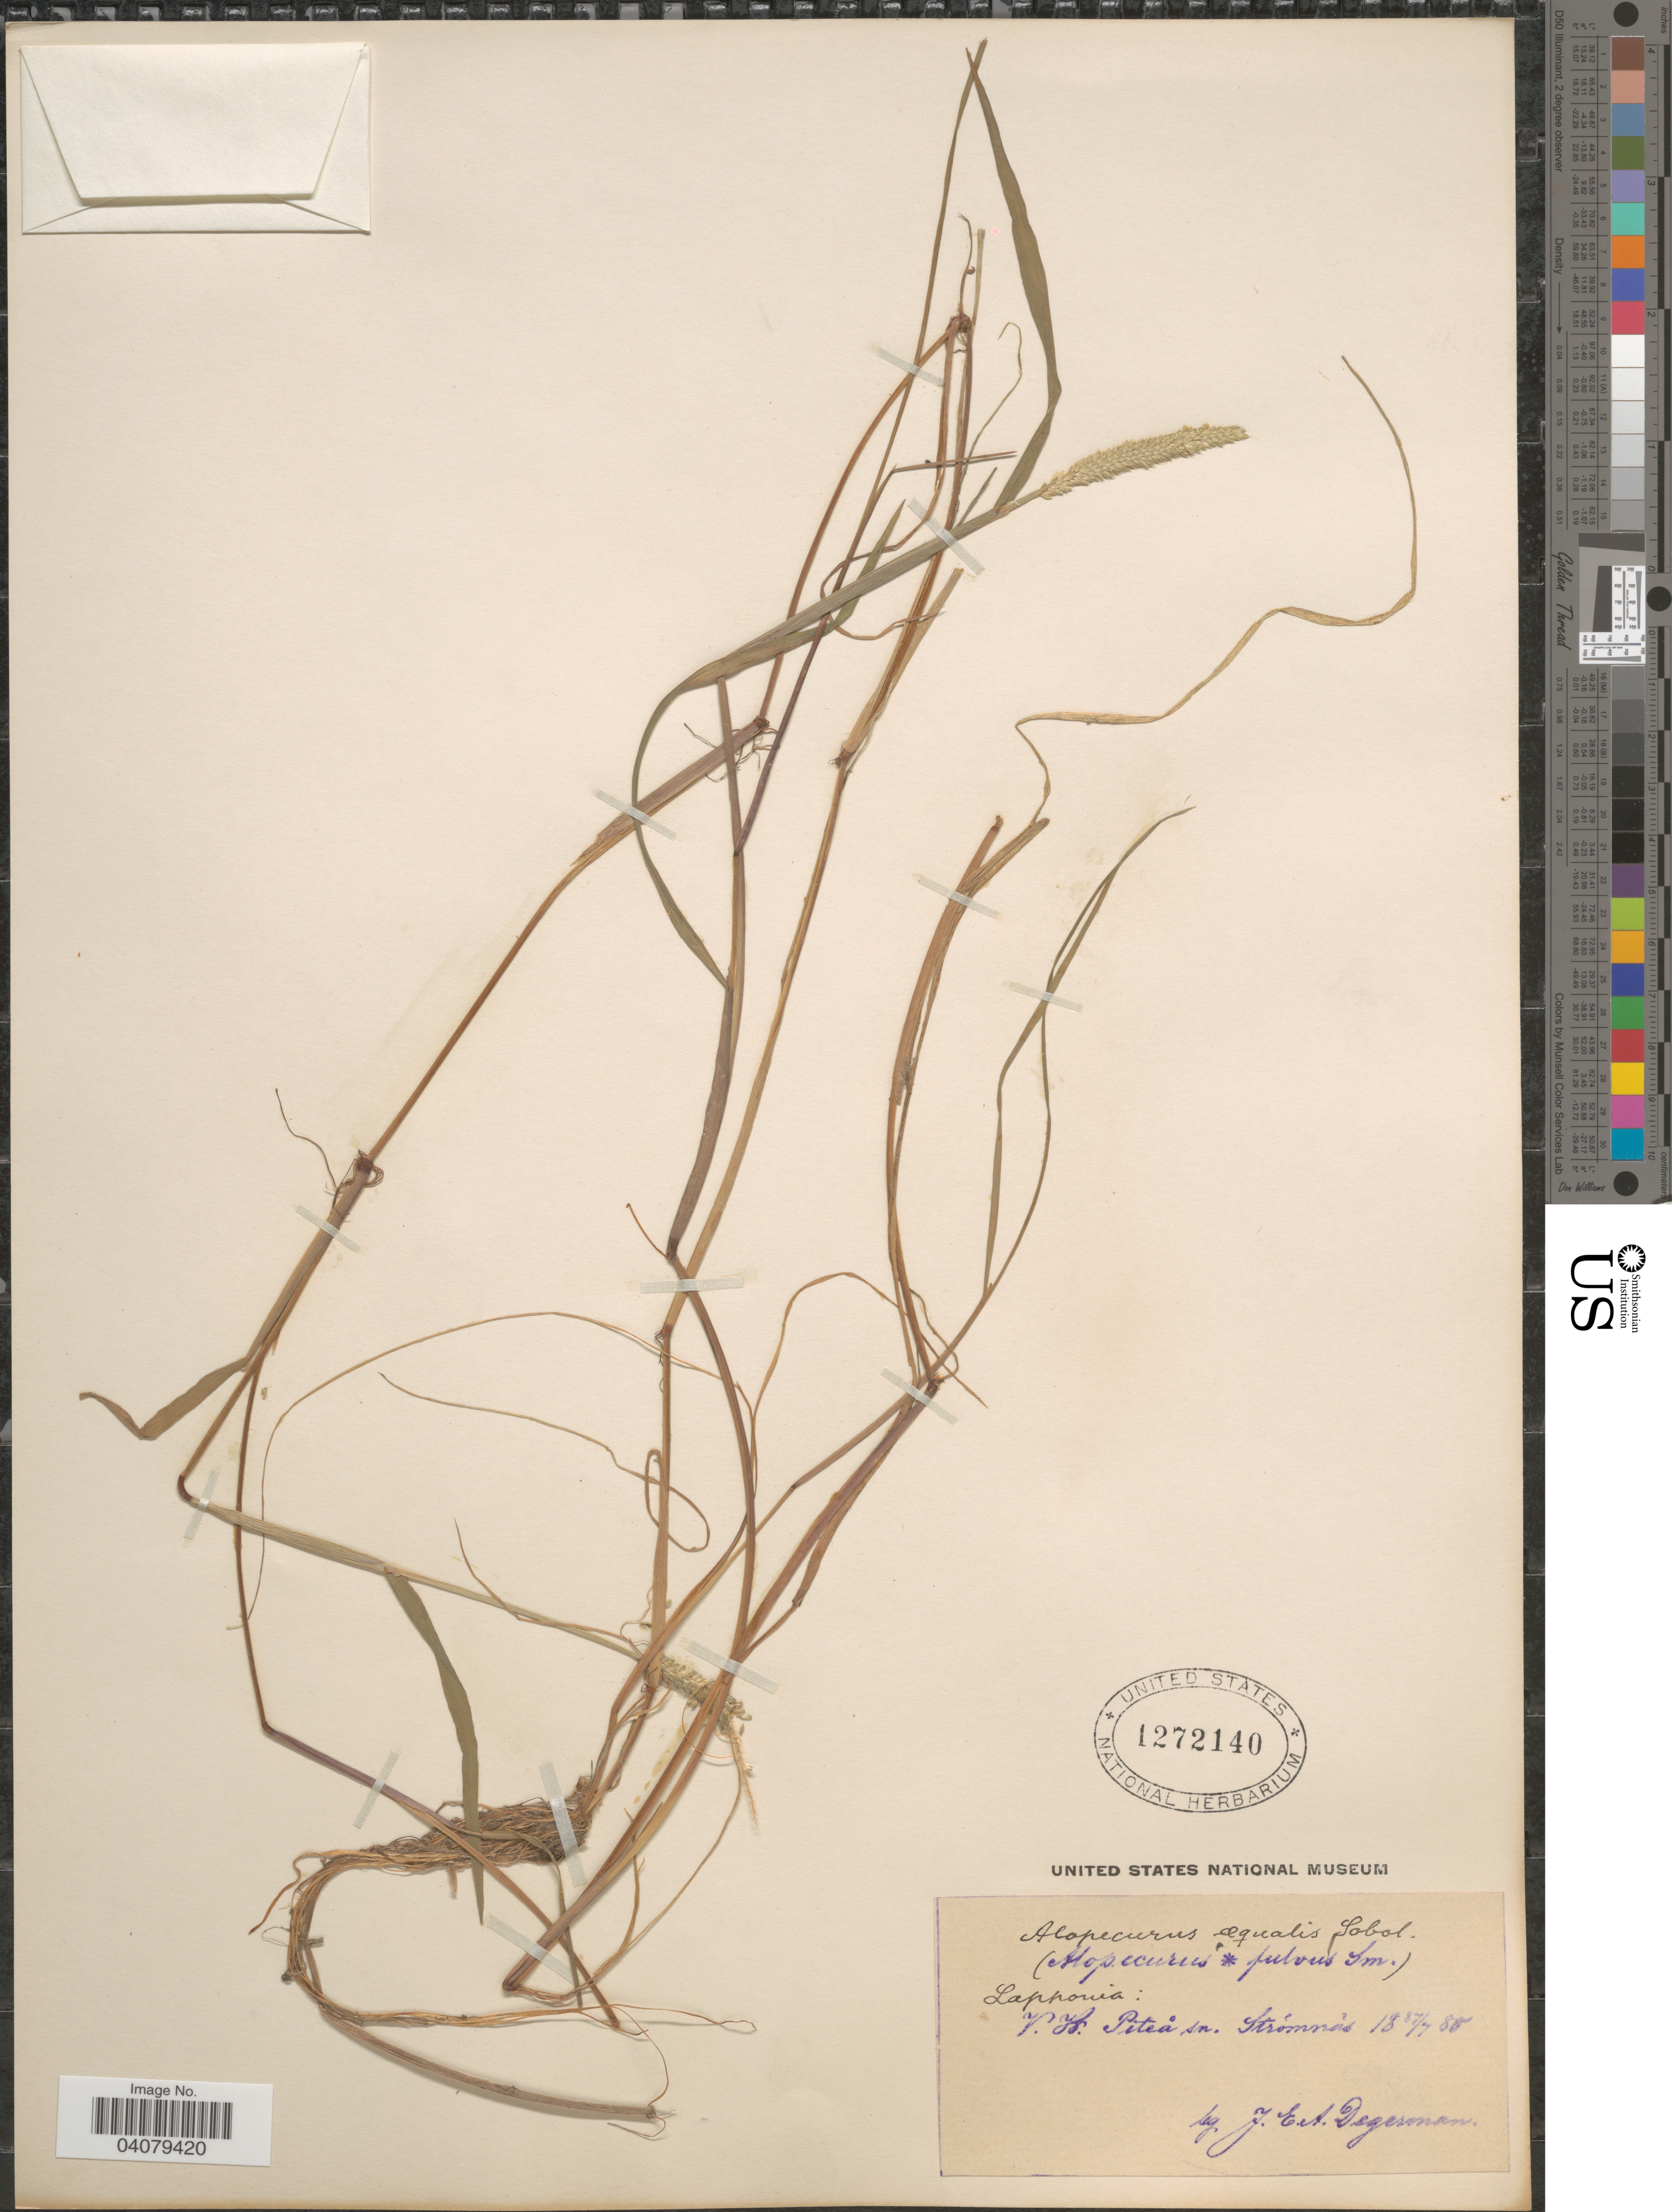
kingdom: Plantae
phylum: Tracheophyta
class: Liliopsida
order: Poales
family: Poaceae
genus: Alopecurus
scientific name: Alopecurus arundinaceus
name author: Poir.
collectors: J. Degerman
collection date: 1880-07-27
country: Sweden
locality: Lapponia: V. H. Peteå sn. Strõmnãs.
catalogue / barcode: US 1272140